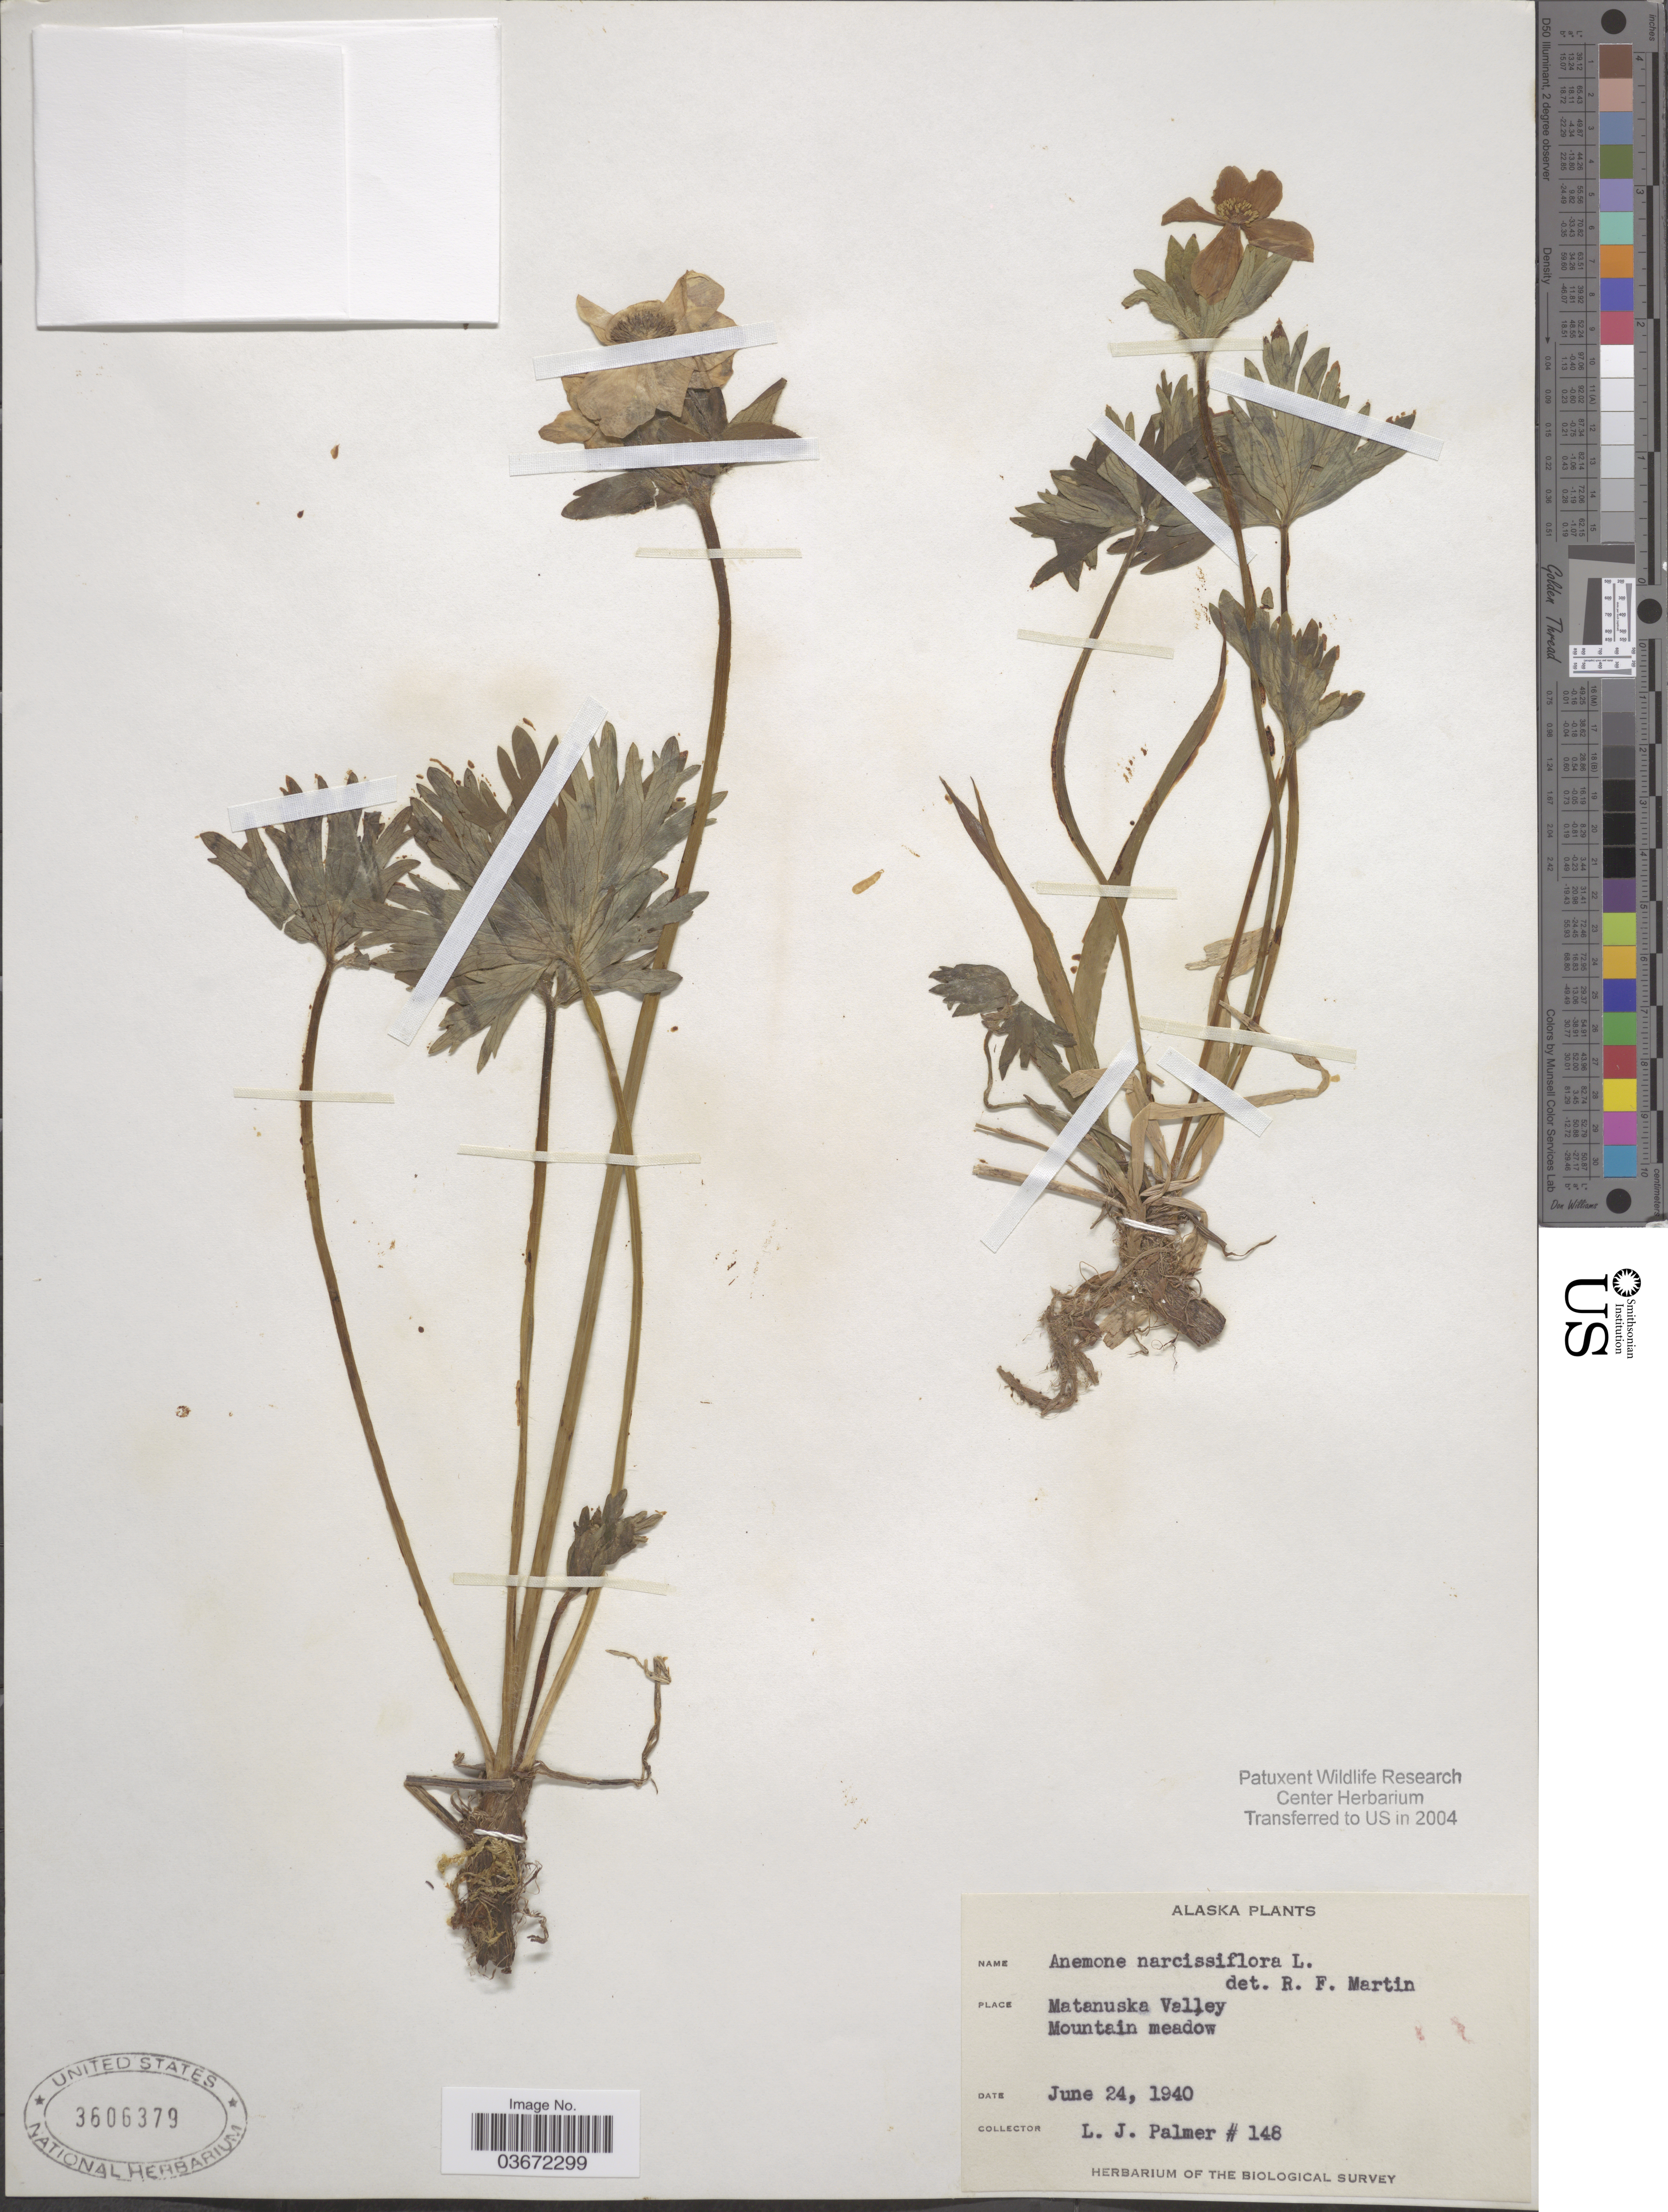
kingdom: Plantae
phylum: Tracheophyta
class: Magnoliopsida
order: Ranunculales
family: Ranunculaceae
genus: Anemone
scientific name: Anemone narcissiflora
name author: L.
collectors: L. J. Palmer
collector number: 148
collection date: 1940-06-24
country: United States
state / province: Alaska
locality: Matanuska Valley, Mountain meadow.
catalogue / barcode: US 3606379